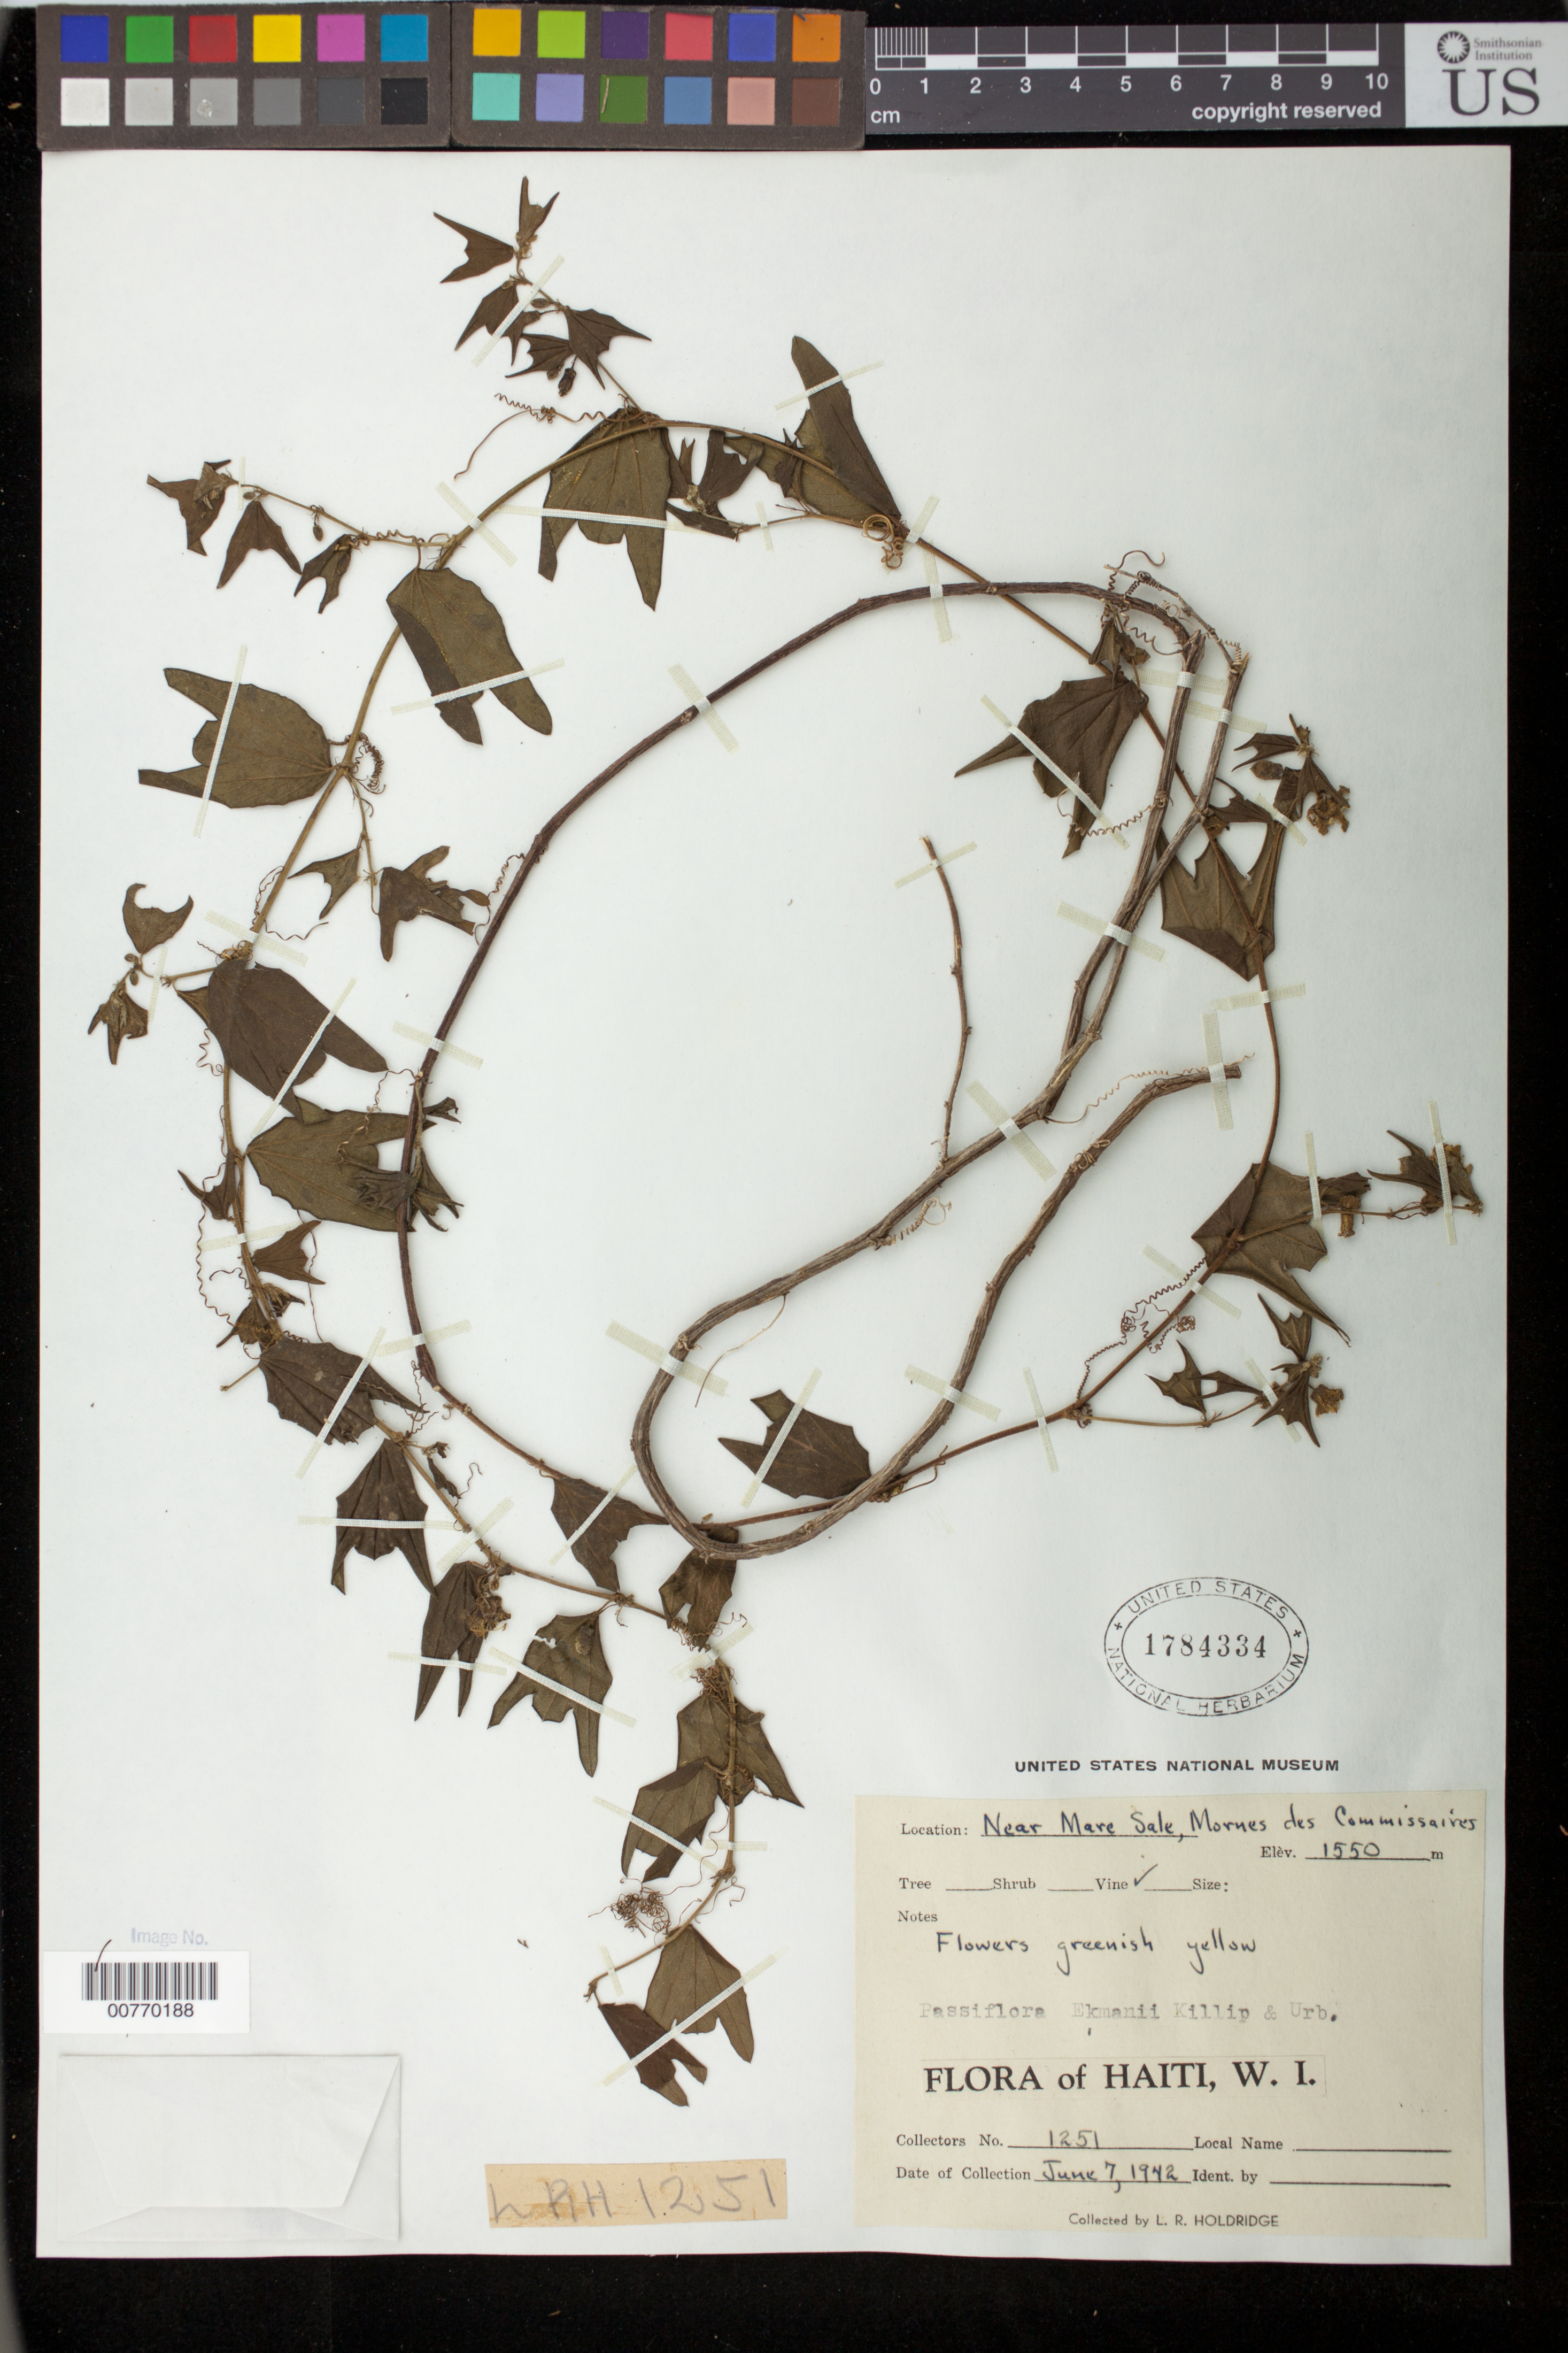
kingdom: Plantae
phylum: Tracheophyta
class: Magnoliopsida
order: Malpighiales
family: Passifloraceae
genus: Passiflora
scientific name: Passiflora ekmanii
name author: Killip & Urb.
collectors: L. Holdridge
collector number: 1251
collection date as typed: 07 Jun 1942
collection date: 1942-06-07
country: Haiti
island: Hispaniola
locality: Near Mare Sale, Mornes des Commissaires.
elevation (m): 1550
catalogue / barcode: US 1784334